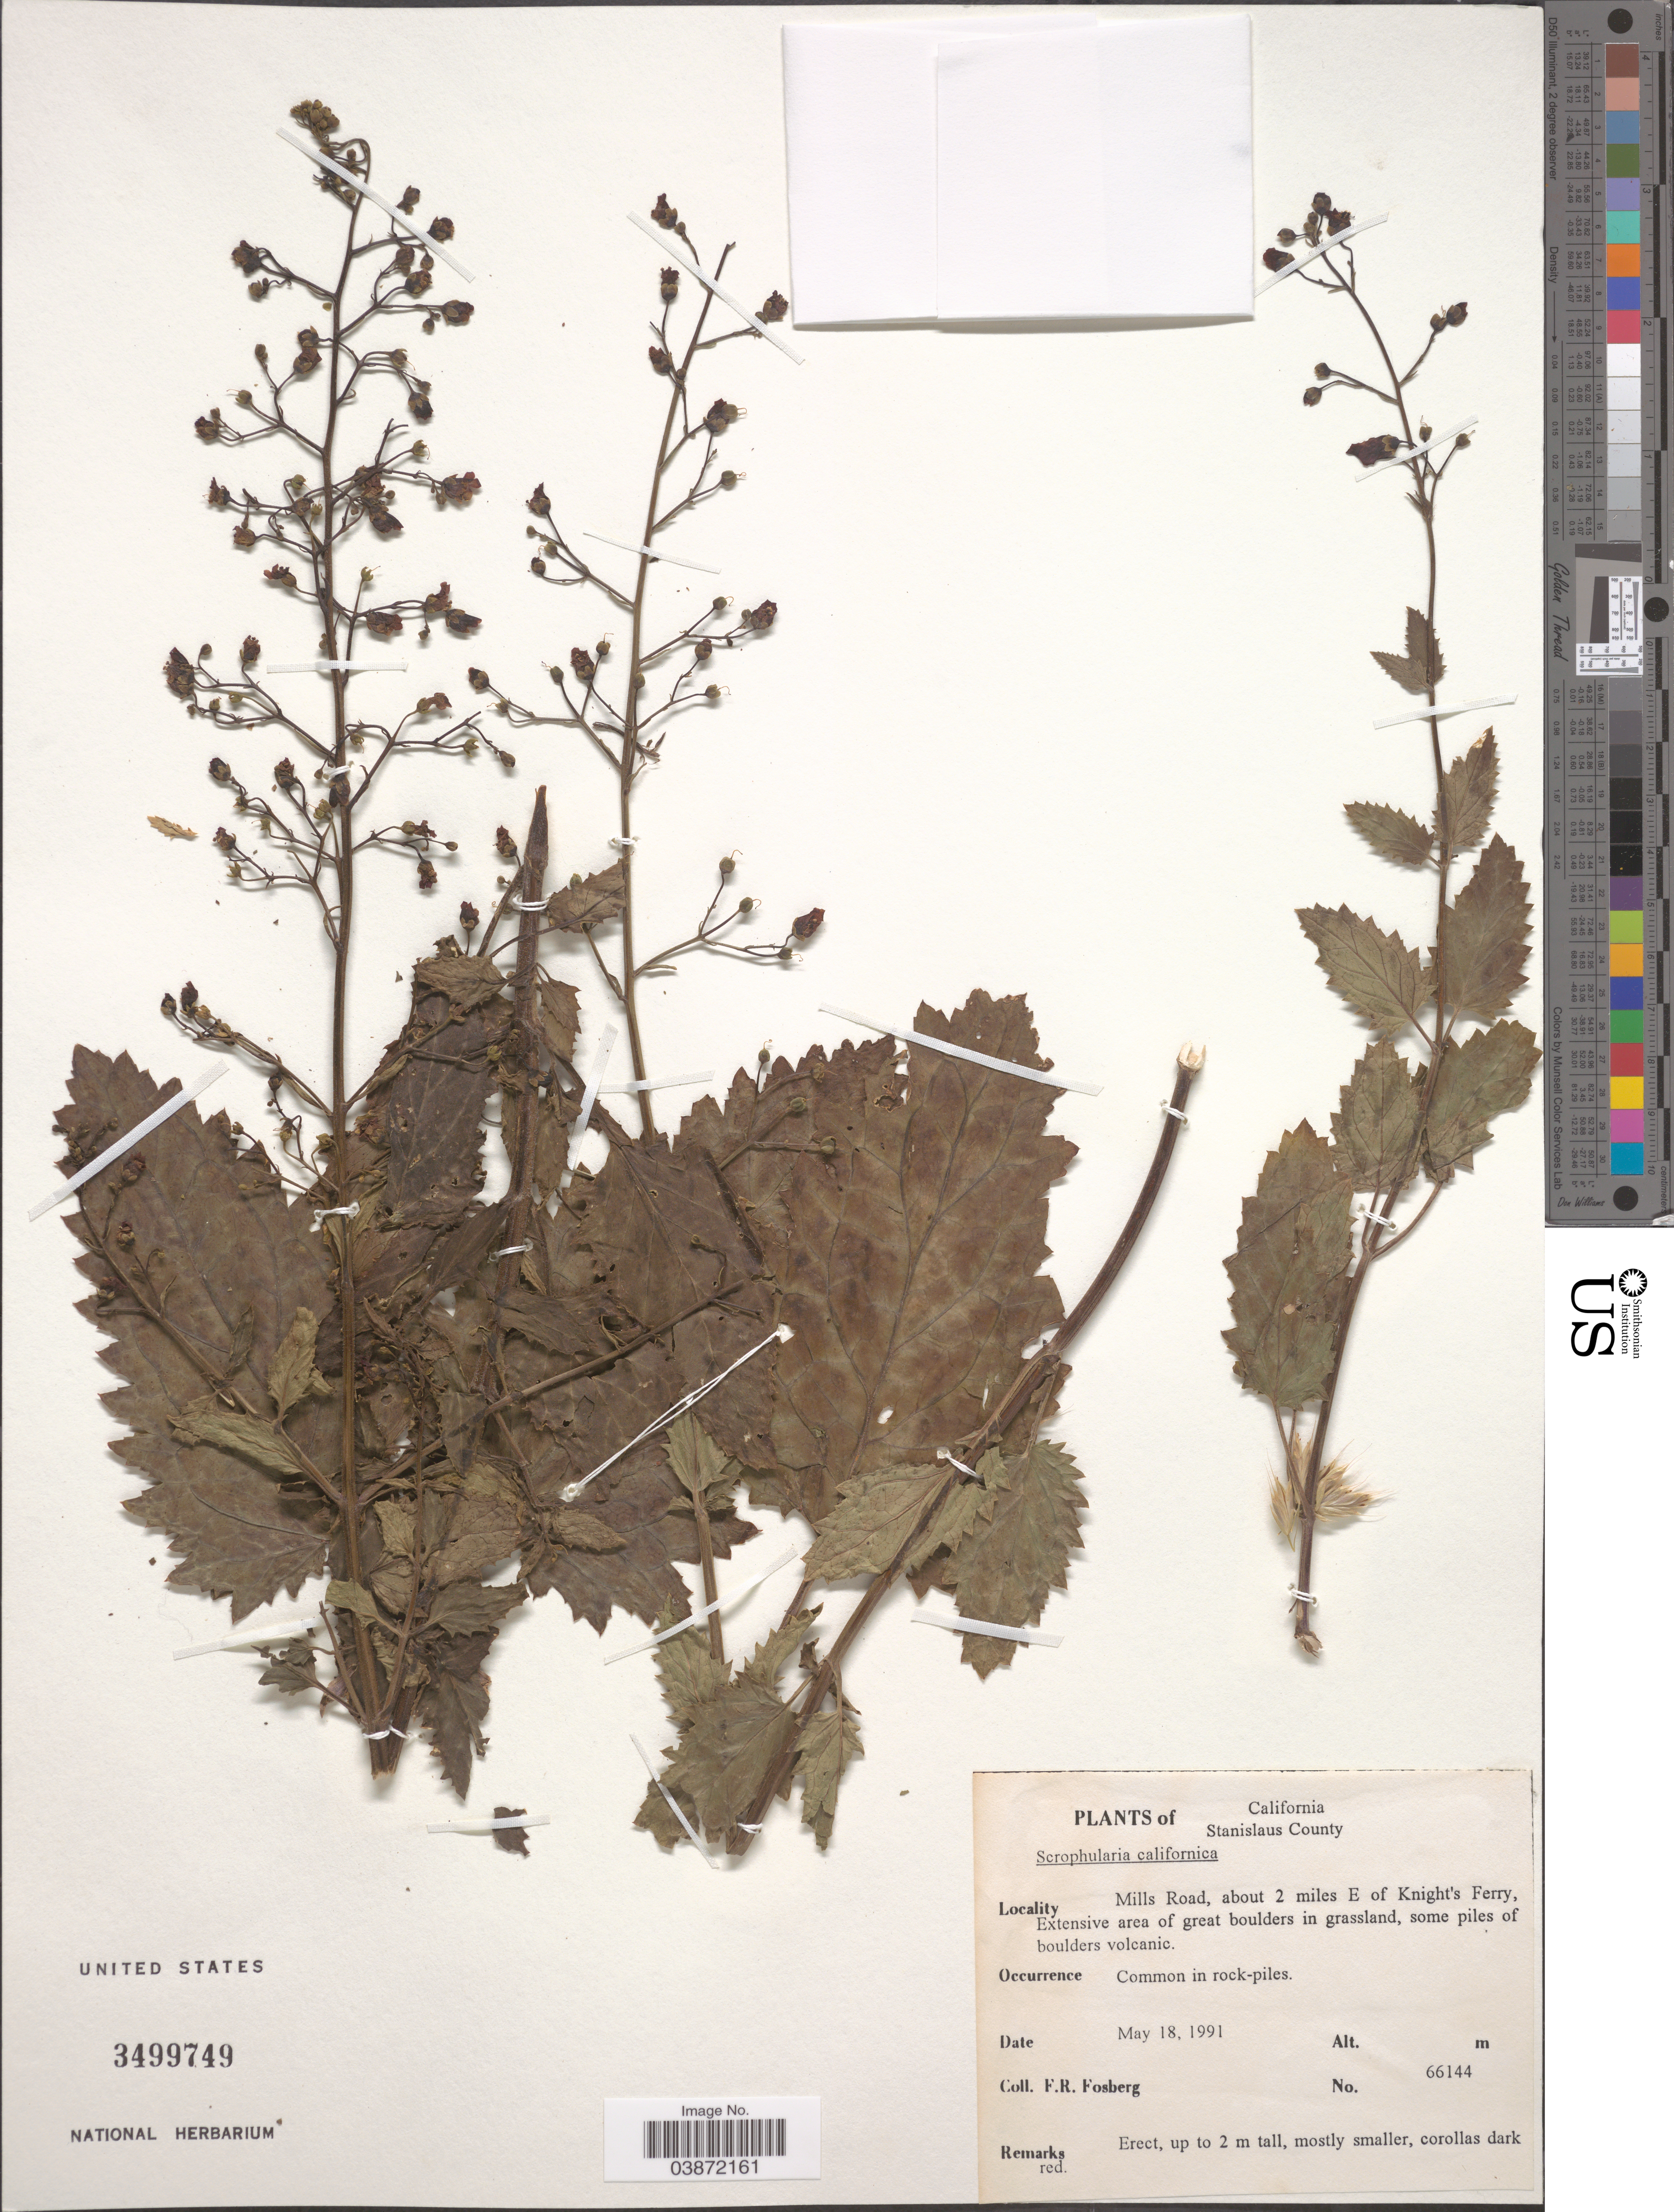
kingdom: Plantae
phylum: Tracheophyta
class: Magnoliopsida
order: Lamiales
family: Scrophulariaceae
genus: Scrophularia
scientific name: Scrophularia sp.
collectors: F. R. Fosberg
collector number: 66144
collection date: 1991-05-18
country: United States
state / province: California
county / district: Stanislaus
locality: Stanislaus County. Mills Road, about 2 miles E of Knight's Ferry, Extensive area of great boulders in grassland, some piles of boulders volcanic.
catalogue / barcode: US 3499749